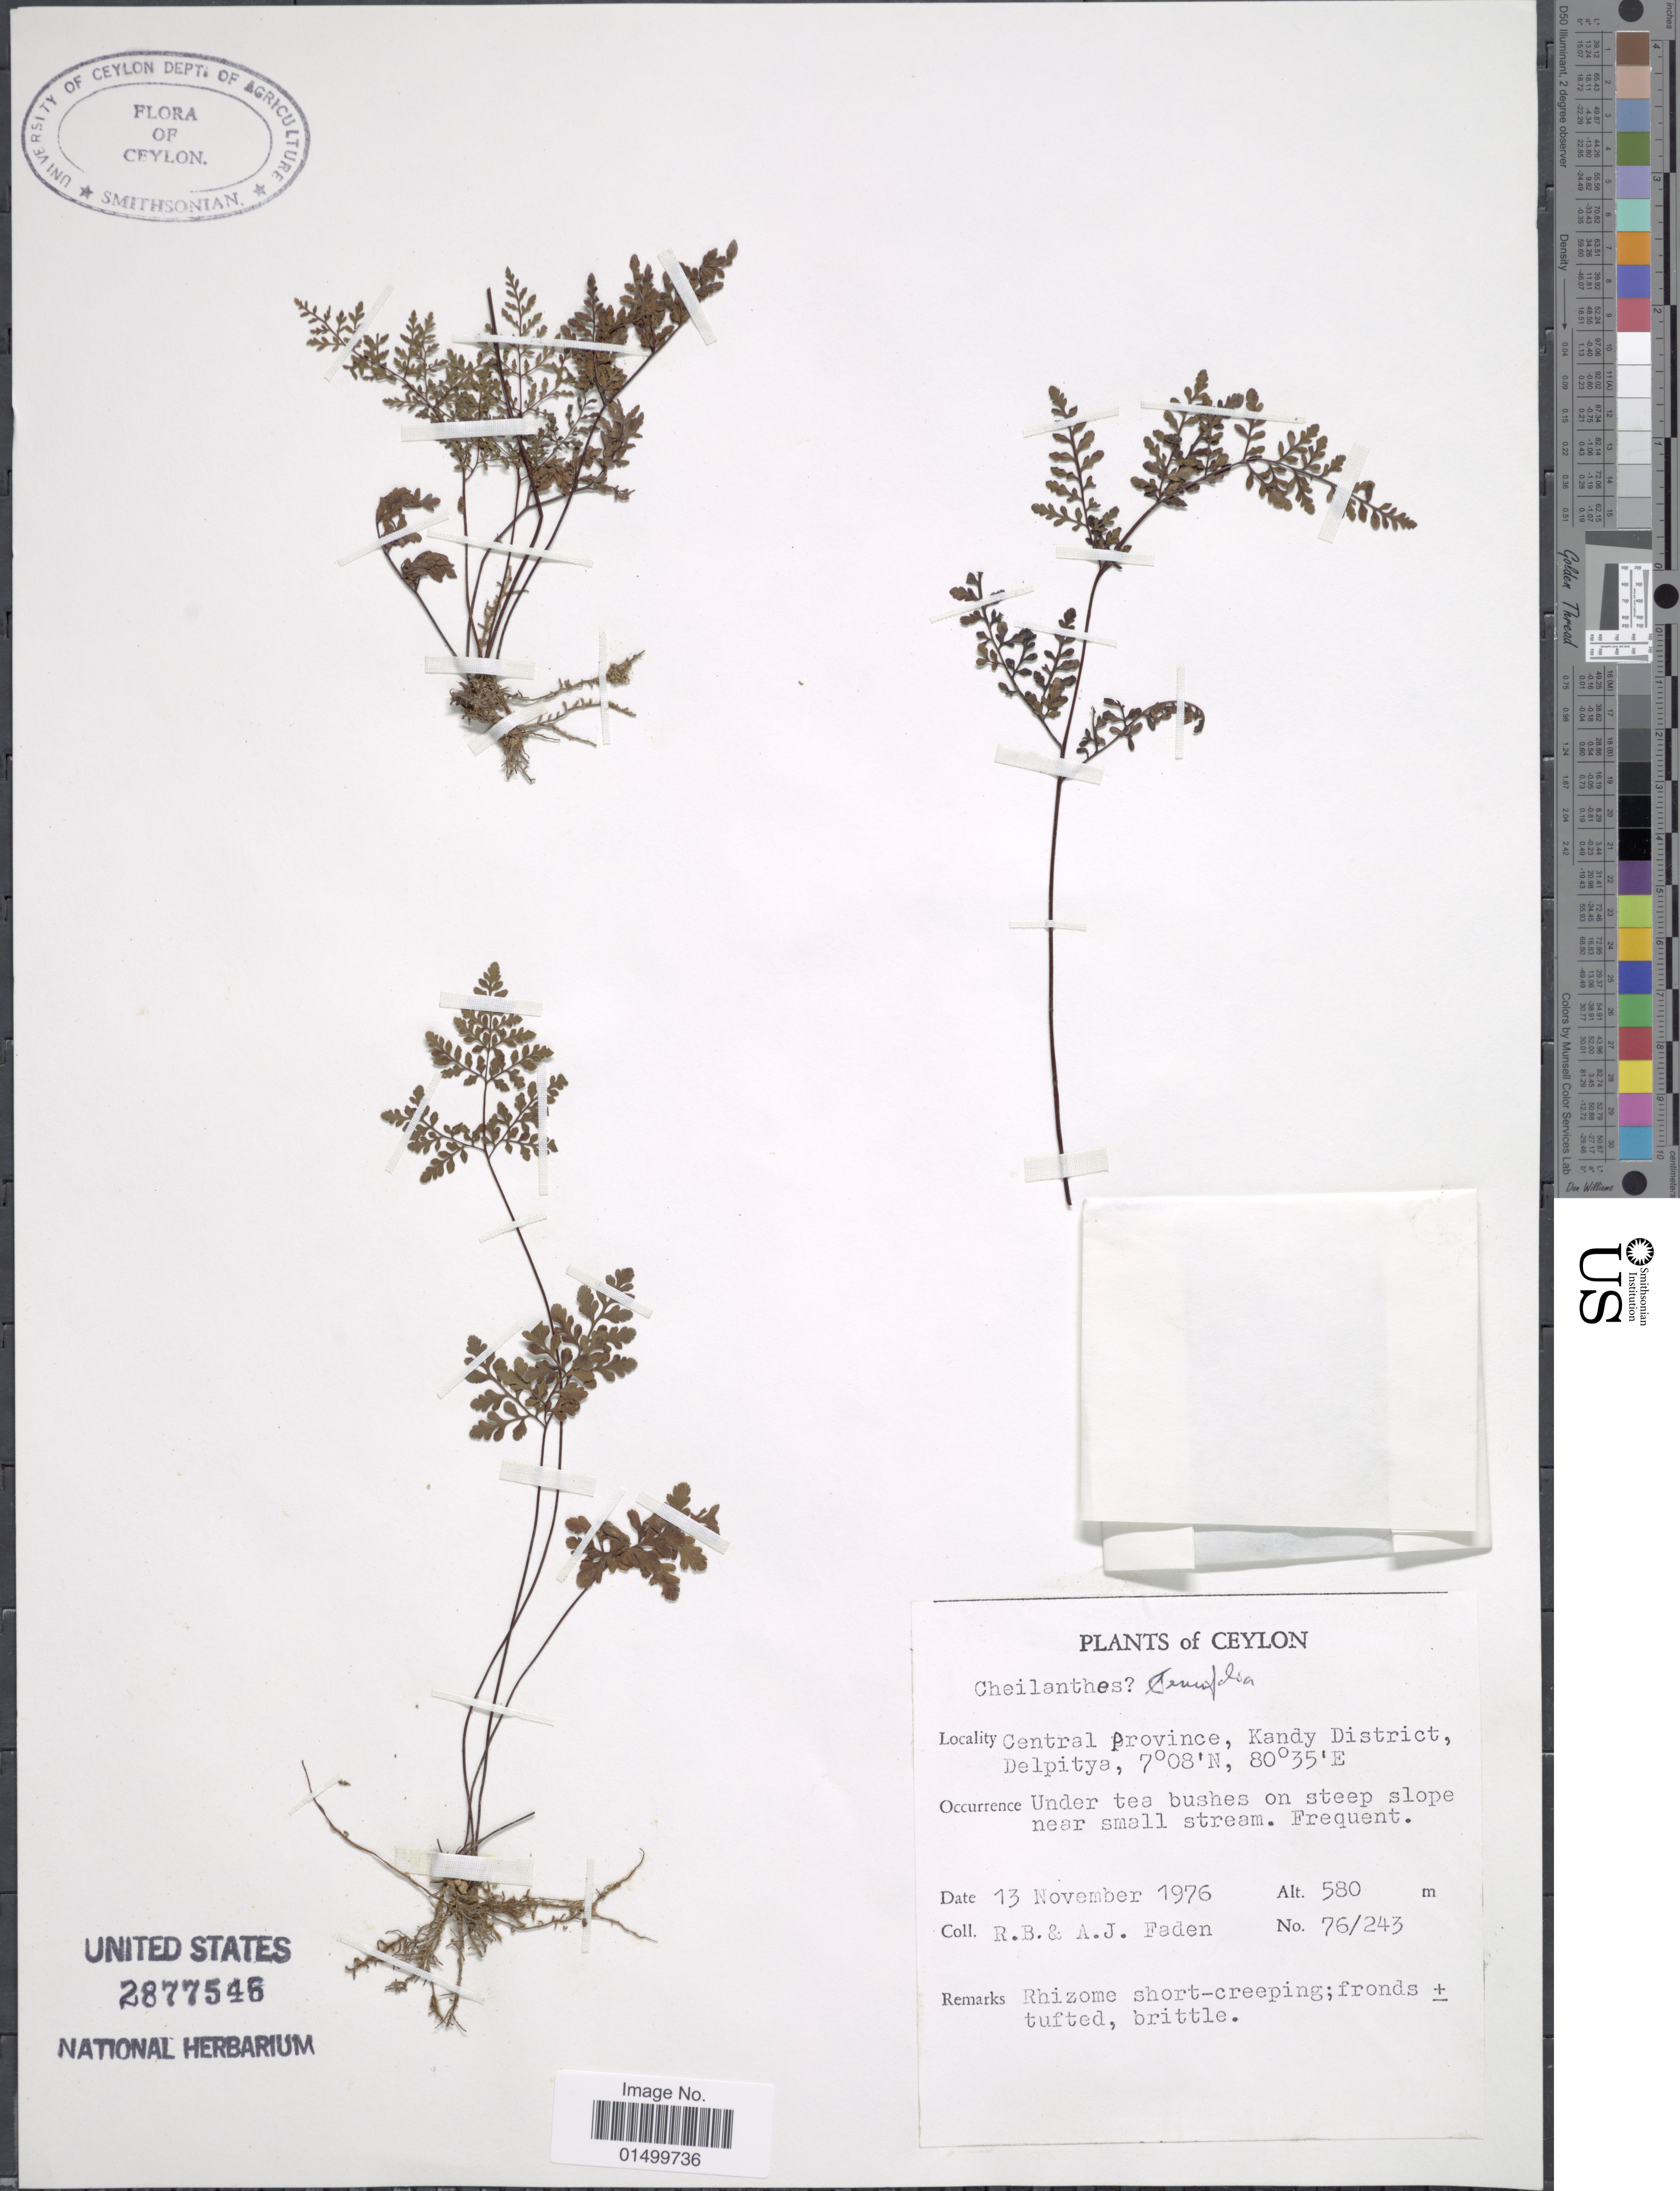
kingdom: Plantae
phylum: Tracheophyta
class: Polypodiopsida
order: Polypodiales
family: Pteridaceae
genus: Cheilanthes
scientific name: Cheilanthes sp.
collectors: R. B. Faden & A. J. Faden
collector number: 76/243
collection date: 1976-11-13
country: Sri Lanka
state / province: Central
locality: Kandy District, Delpitya, Ceylon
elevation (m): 580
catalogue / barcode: US 2877546